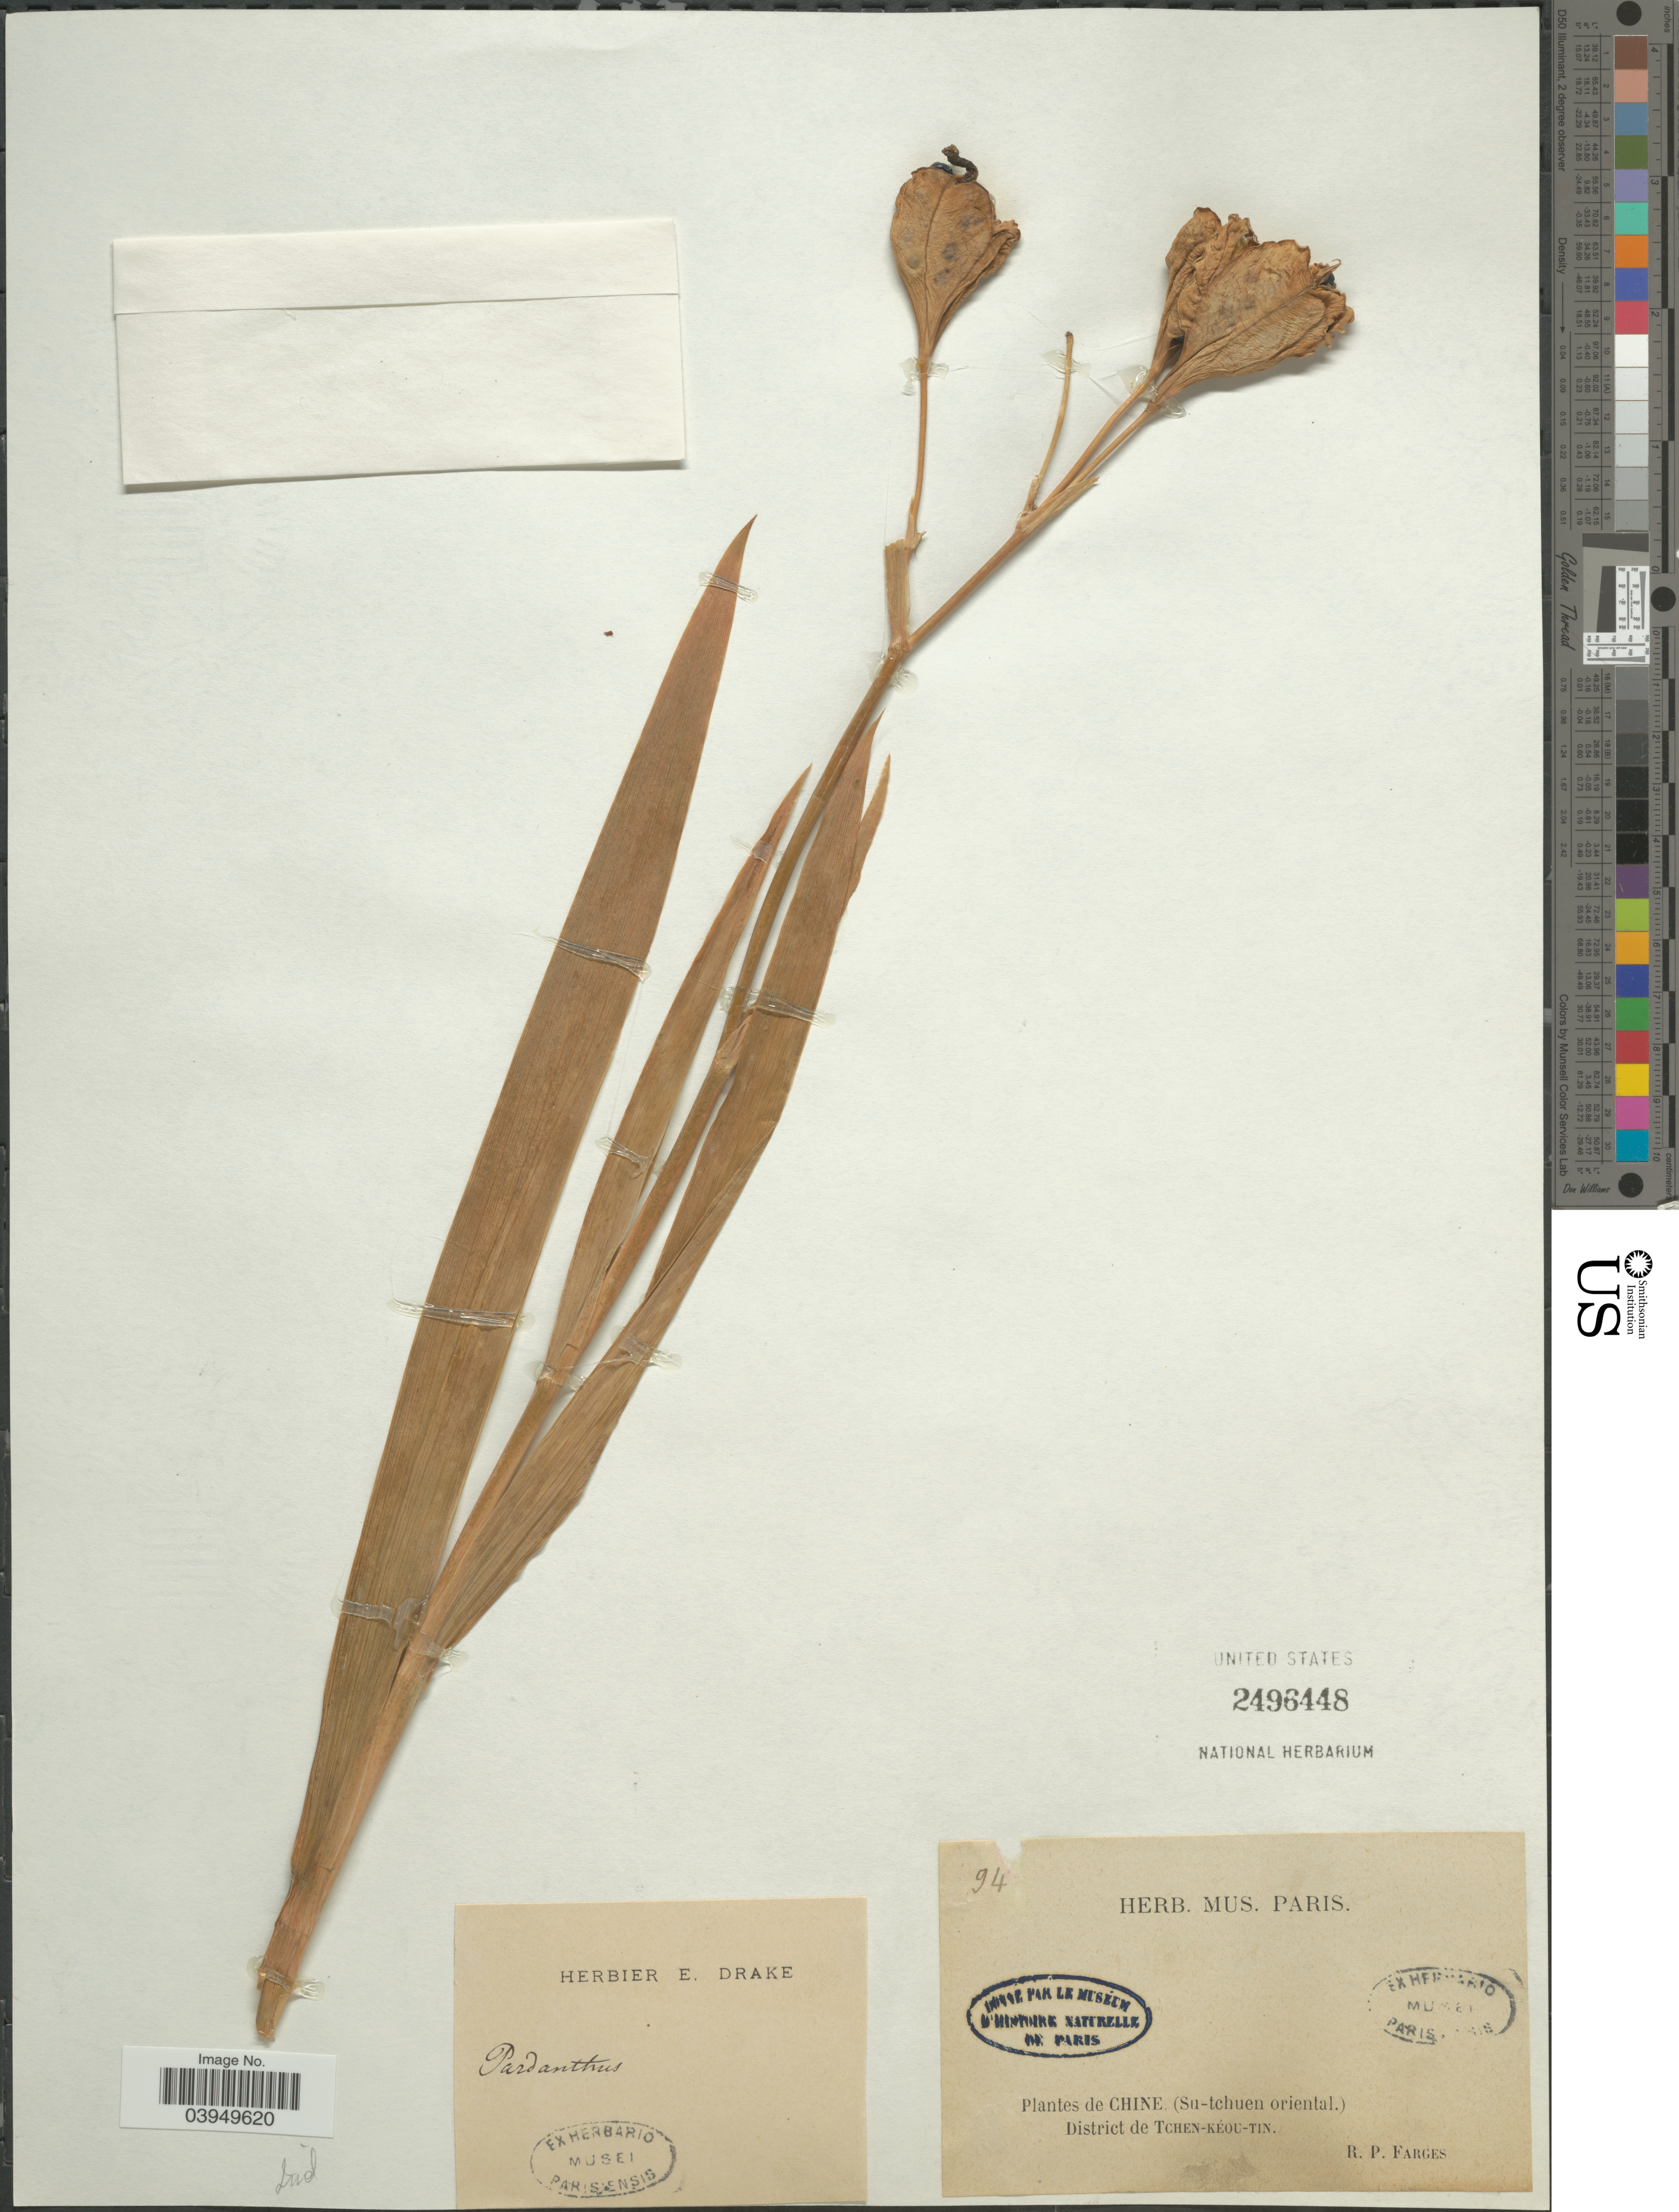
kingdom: Plantae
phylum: Tracheophyta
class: Liliopsida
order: Asparagales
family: Iridaceae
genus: Iris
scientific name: Iris domestica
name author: (L.) Goldblatt & Mabb.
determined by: Strong, Mark T., (BOT), Smithsonian Institution - National Museum of Natural History (UNITED STATES)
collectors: R. Farges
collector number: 94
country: China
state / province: Sichuan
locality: Su-tchuen oriental. District de Tchen-Kéou-Tin.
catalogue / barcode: US 2496448